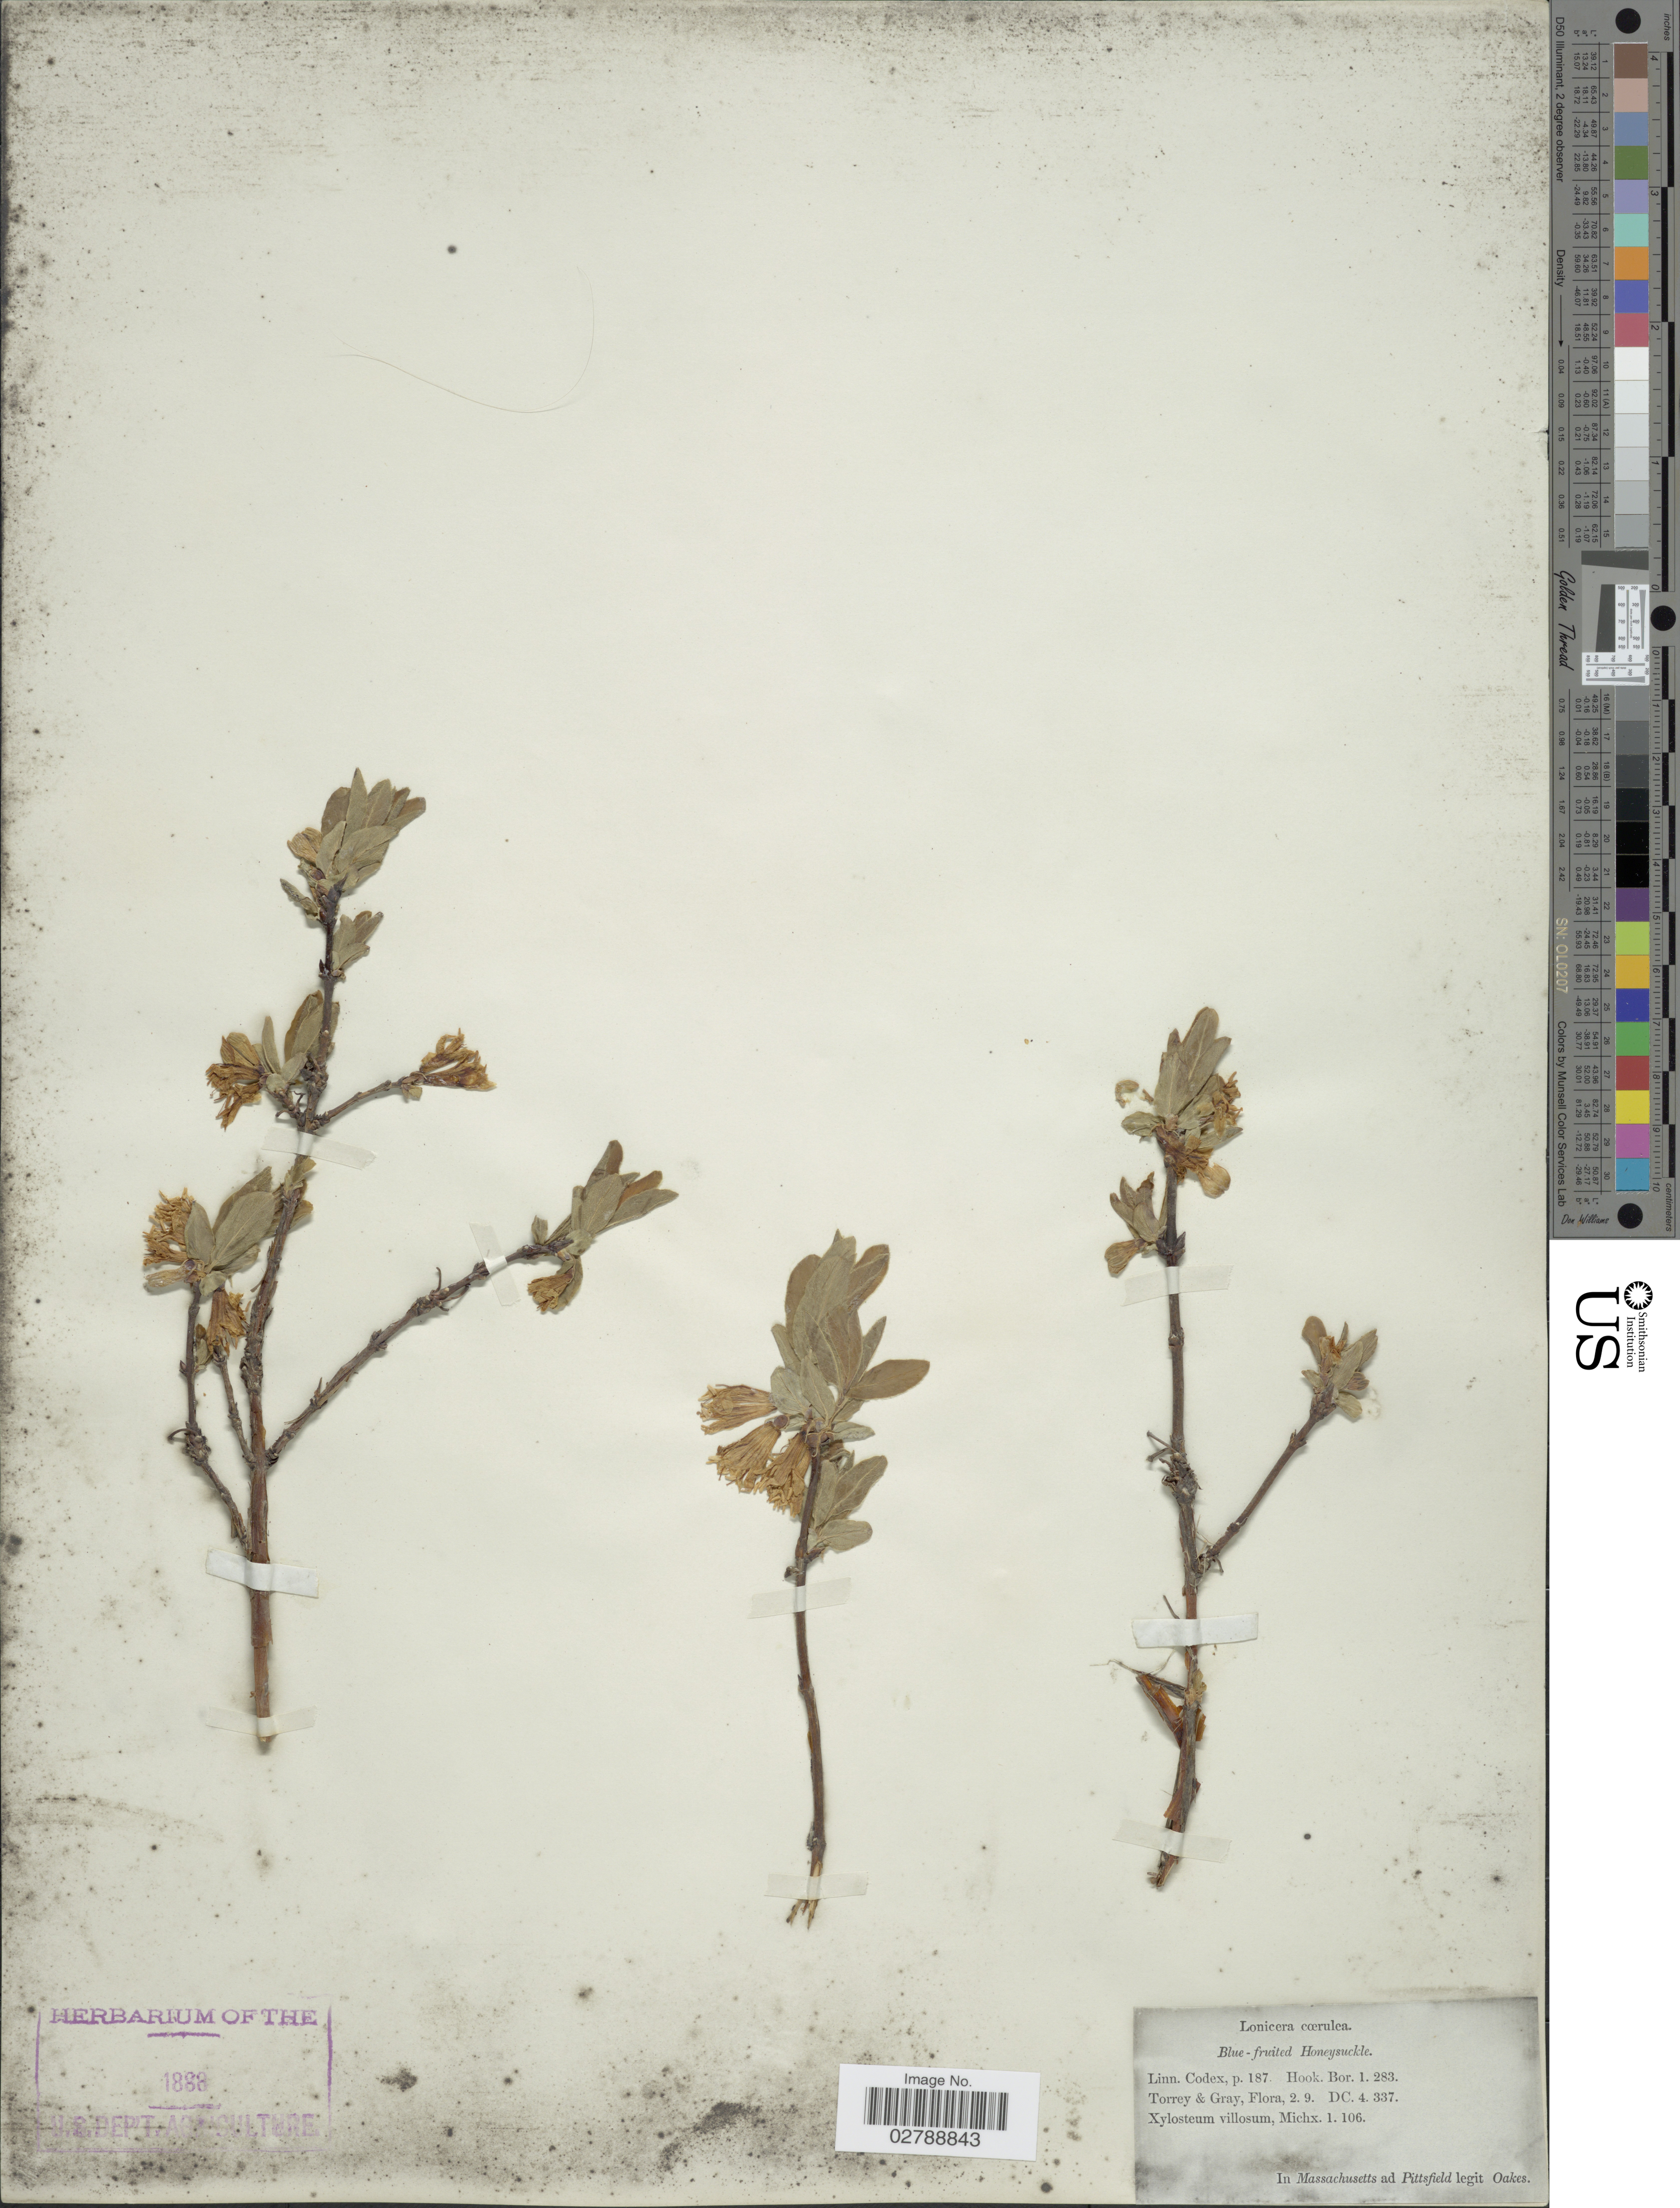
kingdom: Plantae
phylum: Tracheophyta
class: Magnoliopsida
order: Dipsacales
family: Caprifoliaceae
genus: Lonicera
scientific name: Lonicera caerulea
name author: L.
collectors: -. Oakes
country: United States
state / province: Massachusetts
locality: In Massachusetts ad Pittsfield.